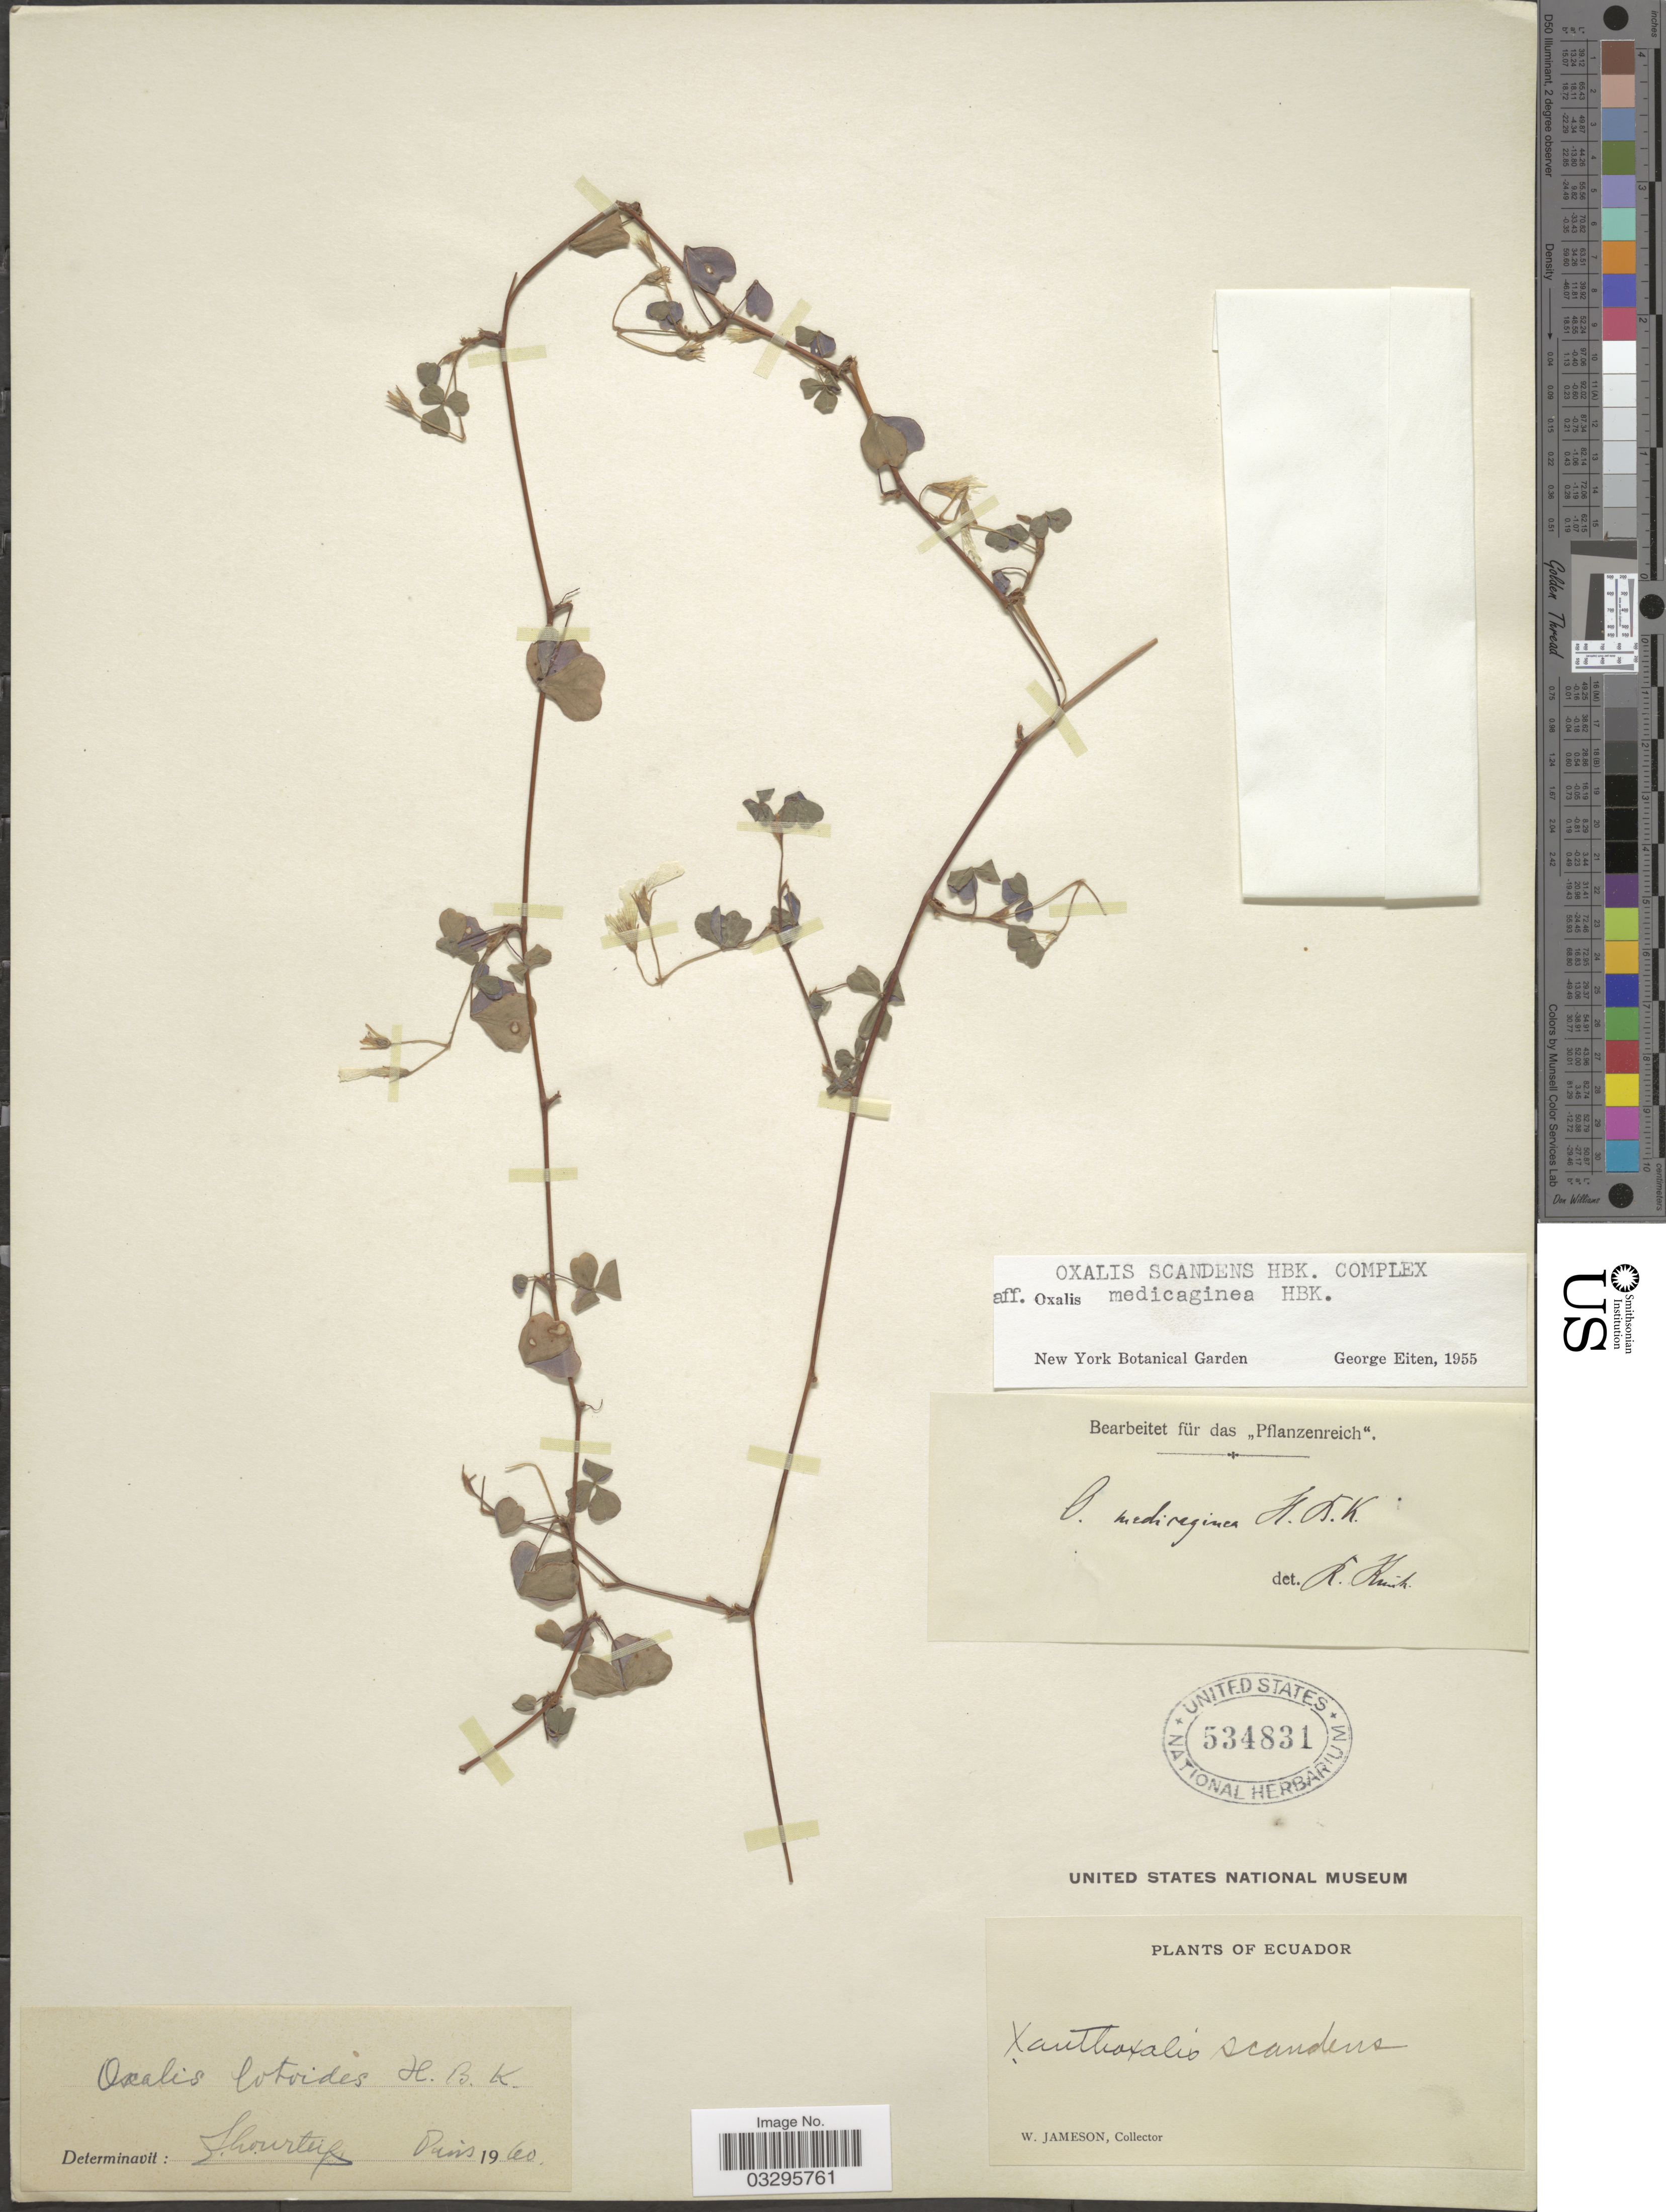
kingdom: Plantae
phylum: Tracheophyta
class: Magnoliopsida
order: Oxalidales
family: Oxalidaceae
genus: Oxalis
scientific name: Oxalis lotoides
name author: Kunth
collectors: W. Jameson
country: Ecuador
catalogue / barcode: US 534831